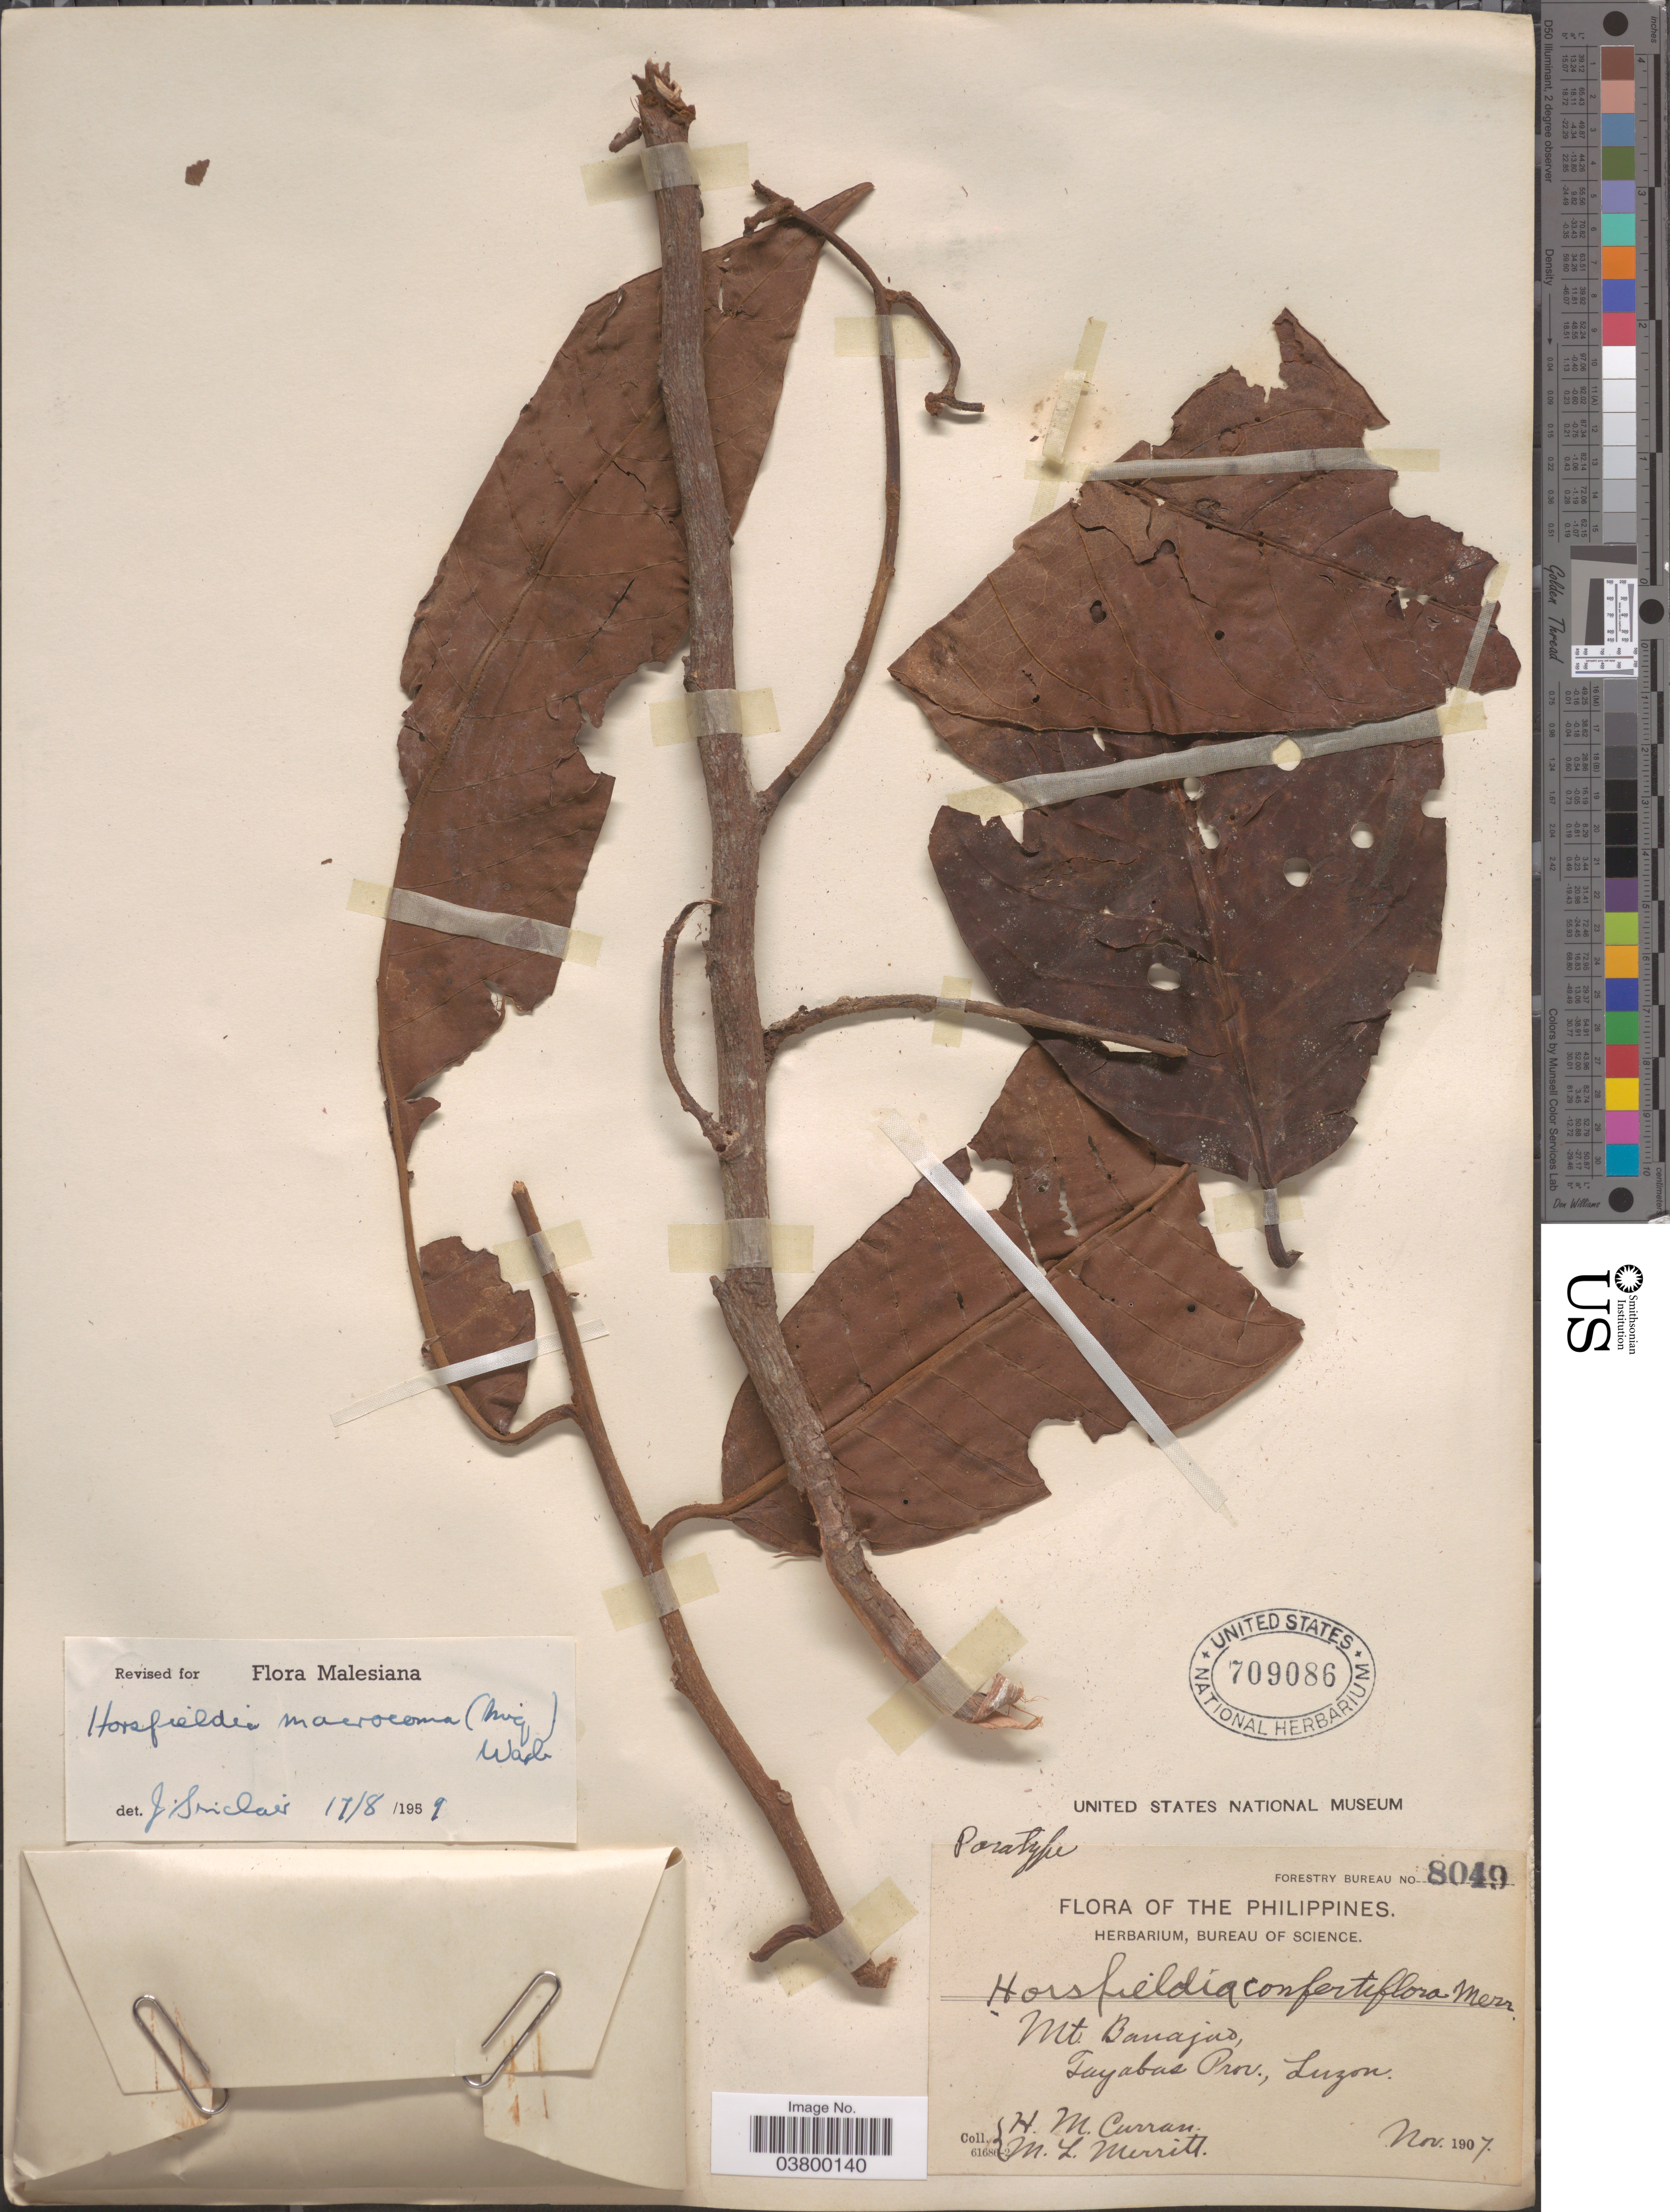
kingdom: Plantae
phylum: Tracheophyta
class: Magnoliopsida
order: Magnoliales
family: Myristicaceae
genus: Endocomia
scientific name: Endocomia macrocoma subsp. prainii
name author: (King) W.J. de Wilde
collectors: H. M. Curran & M. L. Merritt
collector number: Forestry Bureau 8049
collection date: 1907-11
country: Philippines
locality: Mt Banajno, Tayabas Prov., Luzon.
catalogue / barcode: US 709086